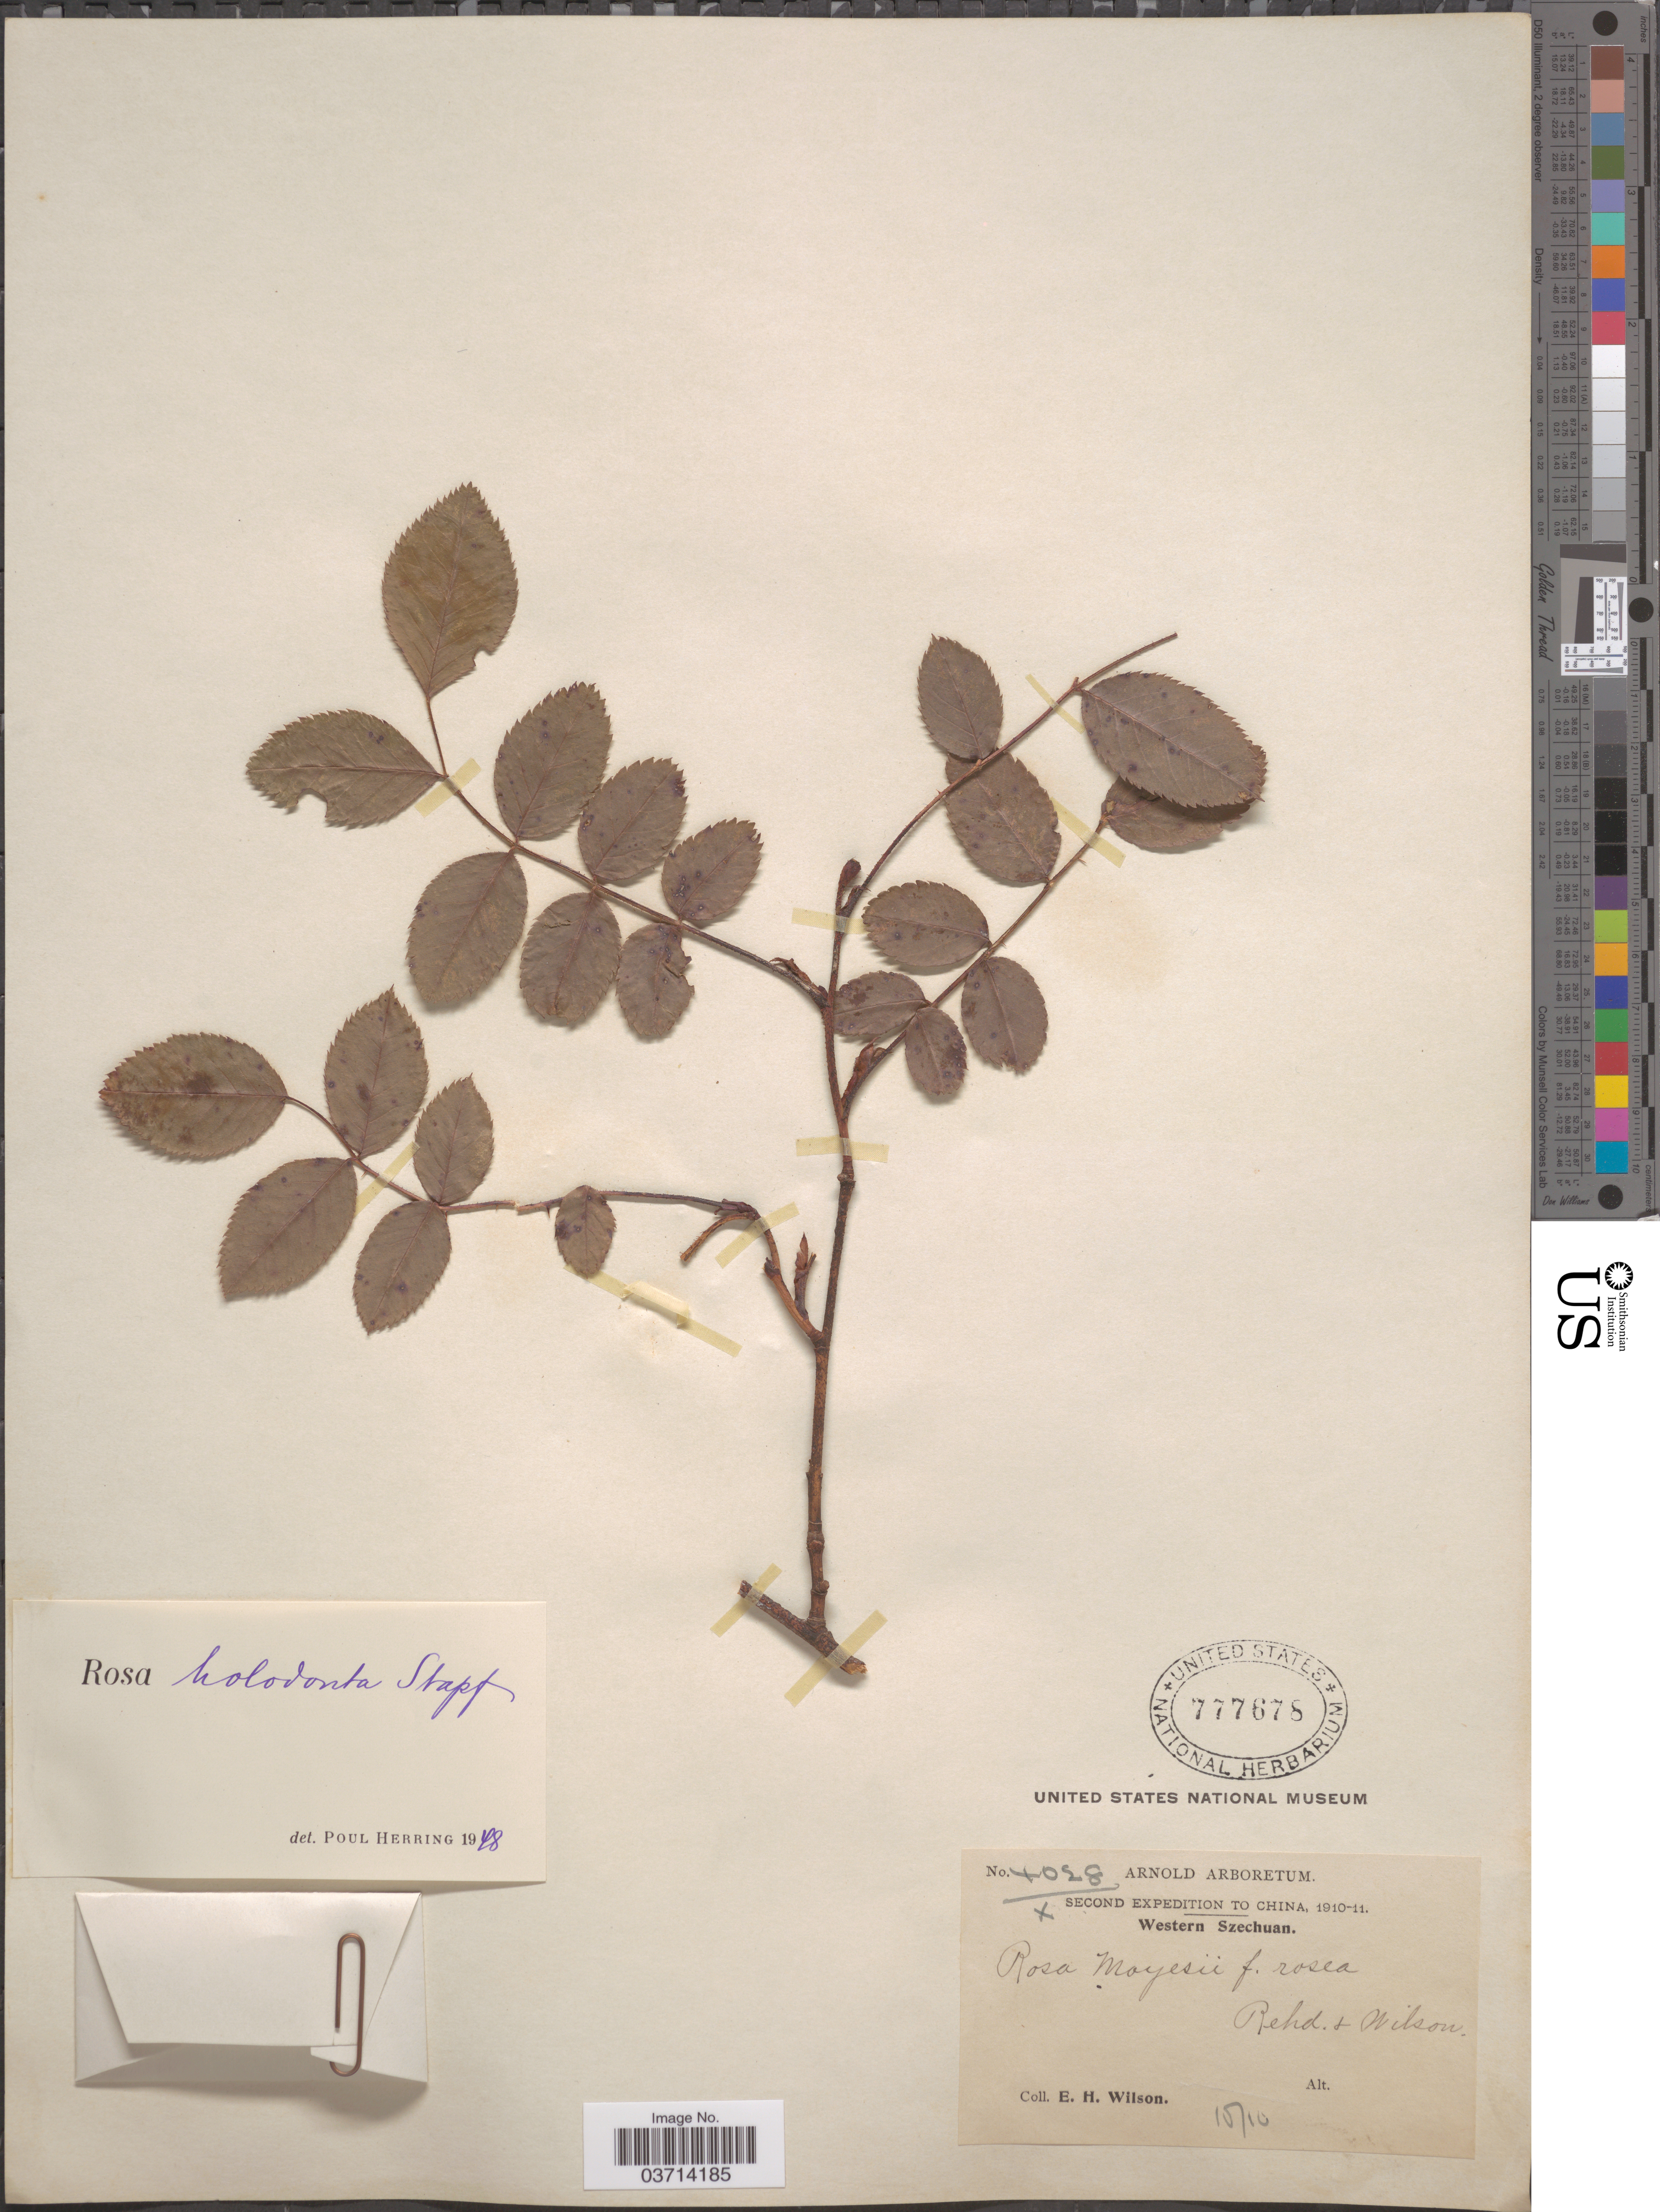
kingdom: Plantae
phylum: Tracheophyta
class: Magnoliopsida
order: Rosales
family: Rosaceae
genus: Rosa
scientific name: Rosa holodonta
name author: Stapf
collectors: E. Wilson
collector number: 4028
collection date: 1910-10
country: China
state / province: Sichuan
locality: Western Szechuan.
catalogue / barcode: US 777678